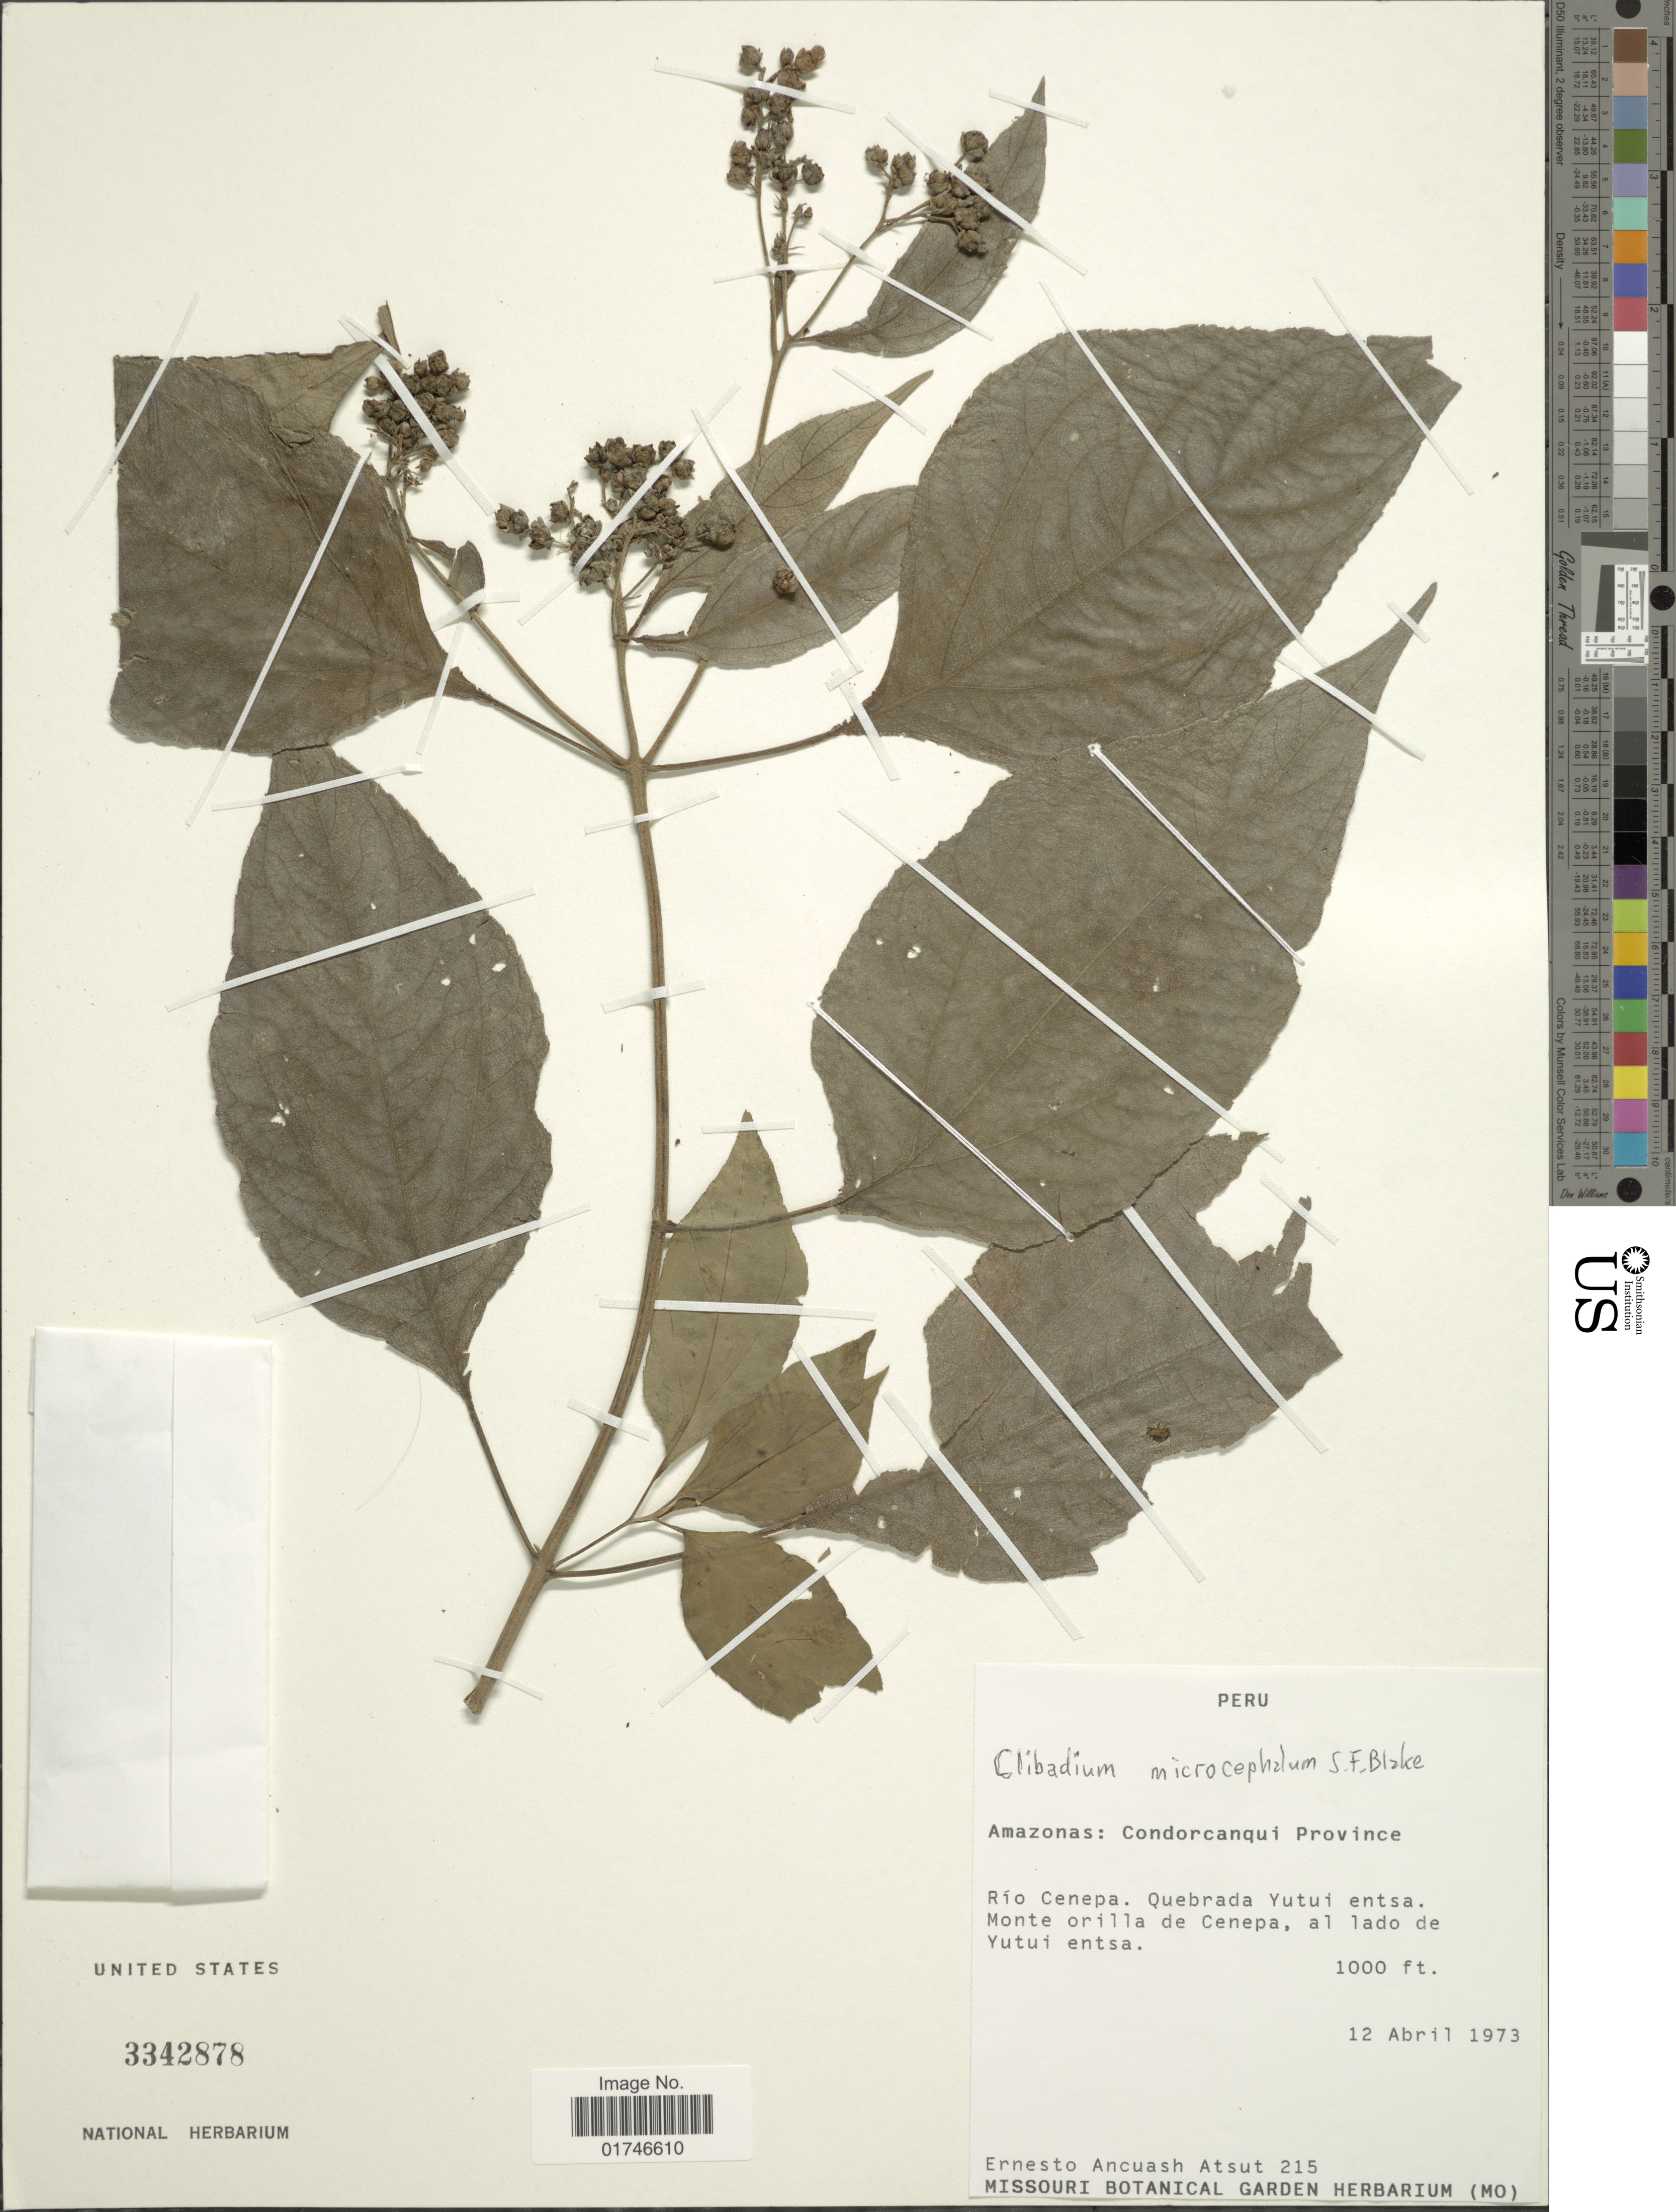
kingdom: Plantae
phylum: Tracheophyta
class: Magnoliopsida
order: Asterales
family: Asteraceae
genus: Clibadium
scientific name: Clibadium microcephalum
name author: S.F. Blake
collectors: E. Atsut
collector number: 215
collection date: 1973-04-12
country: Peru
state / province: Amazonas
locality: Condorcanqui Province. Rio Cenepa Quebrada Yutui entsa. Monte orilla de Cenepe, al lado de Yutui entsa.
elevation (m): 305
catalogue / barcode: US 3342878